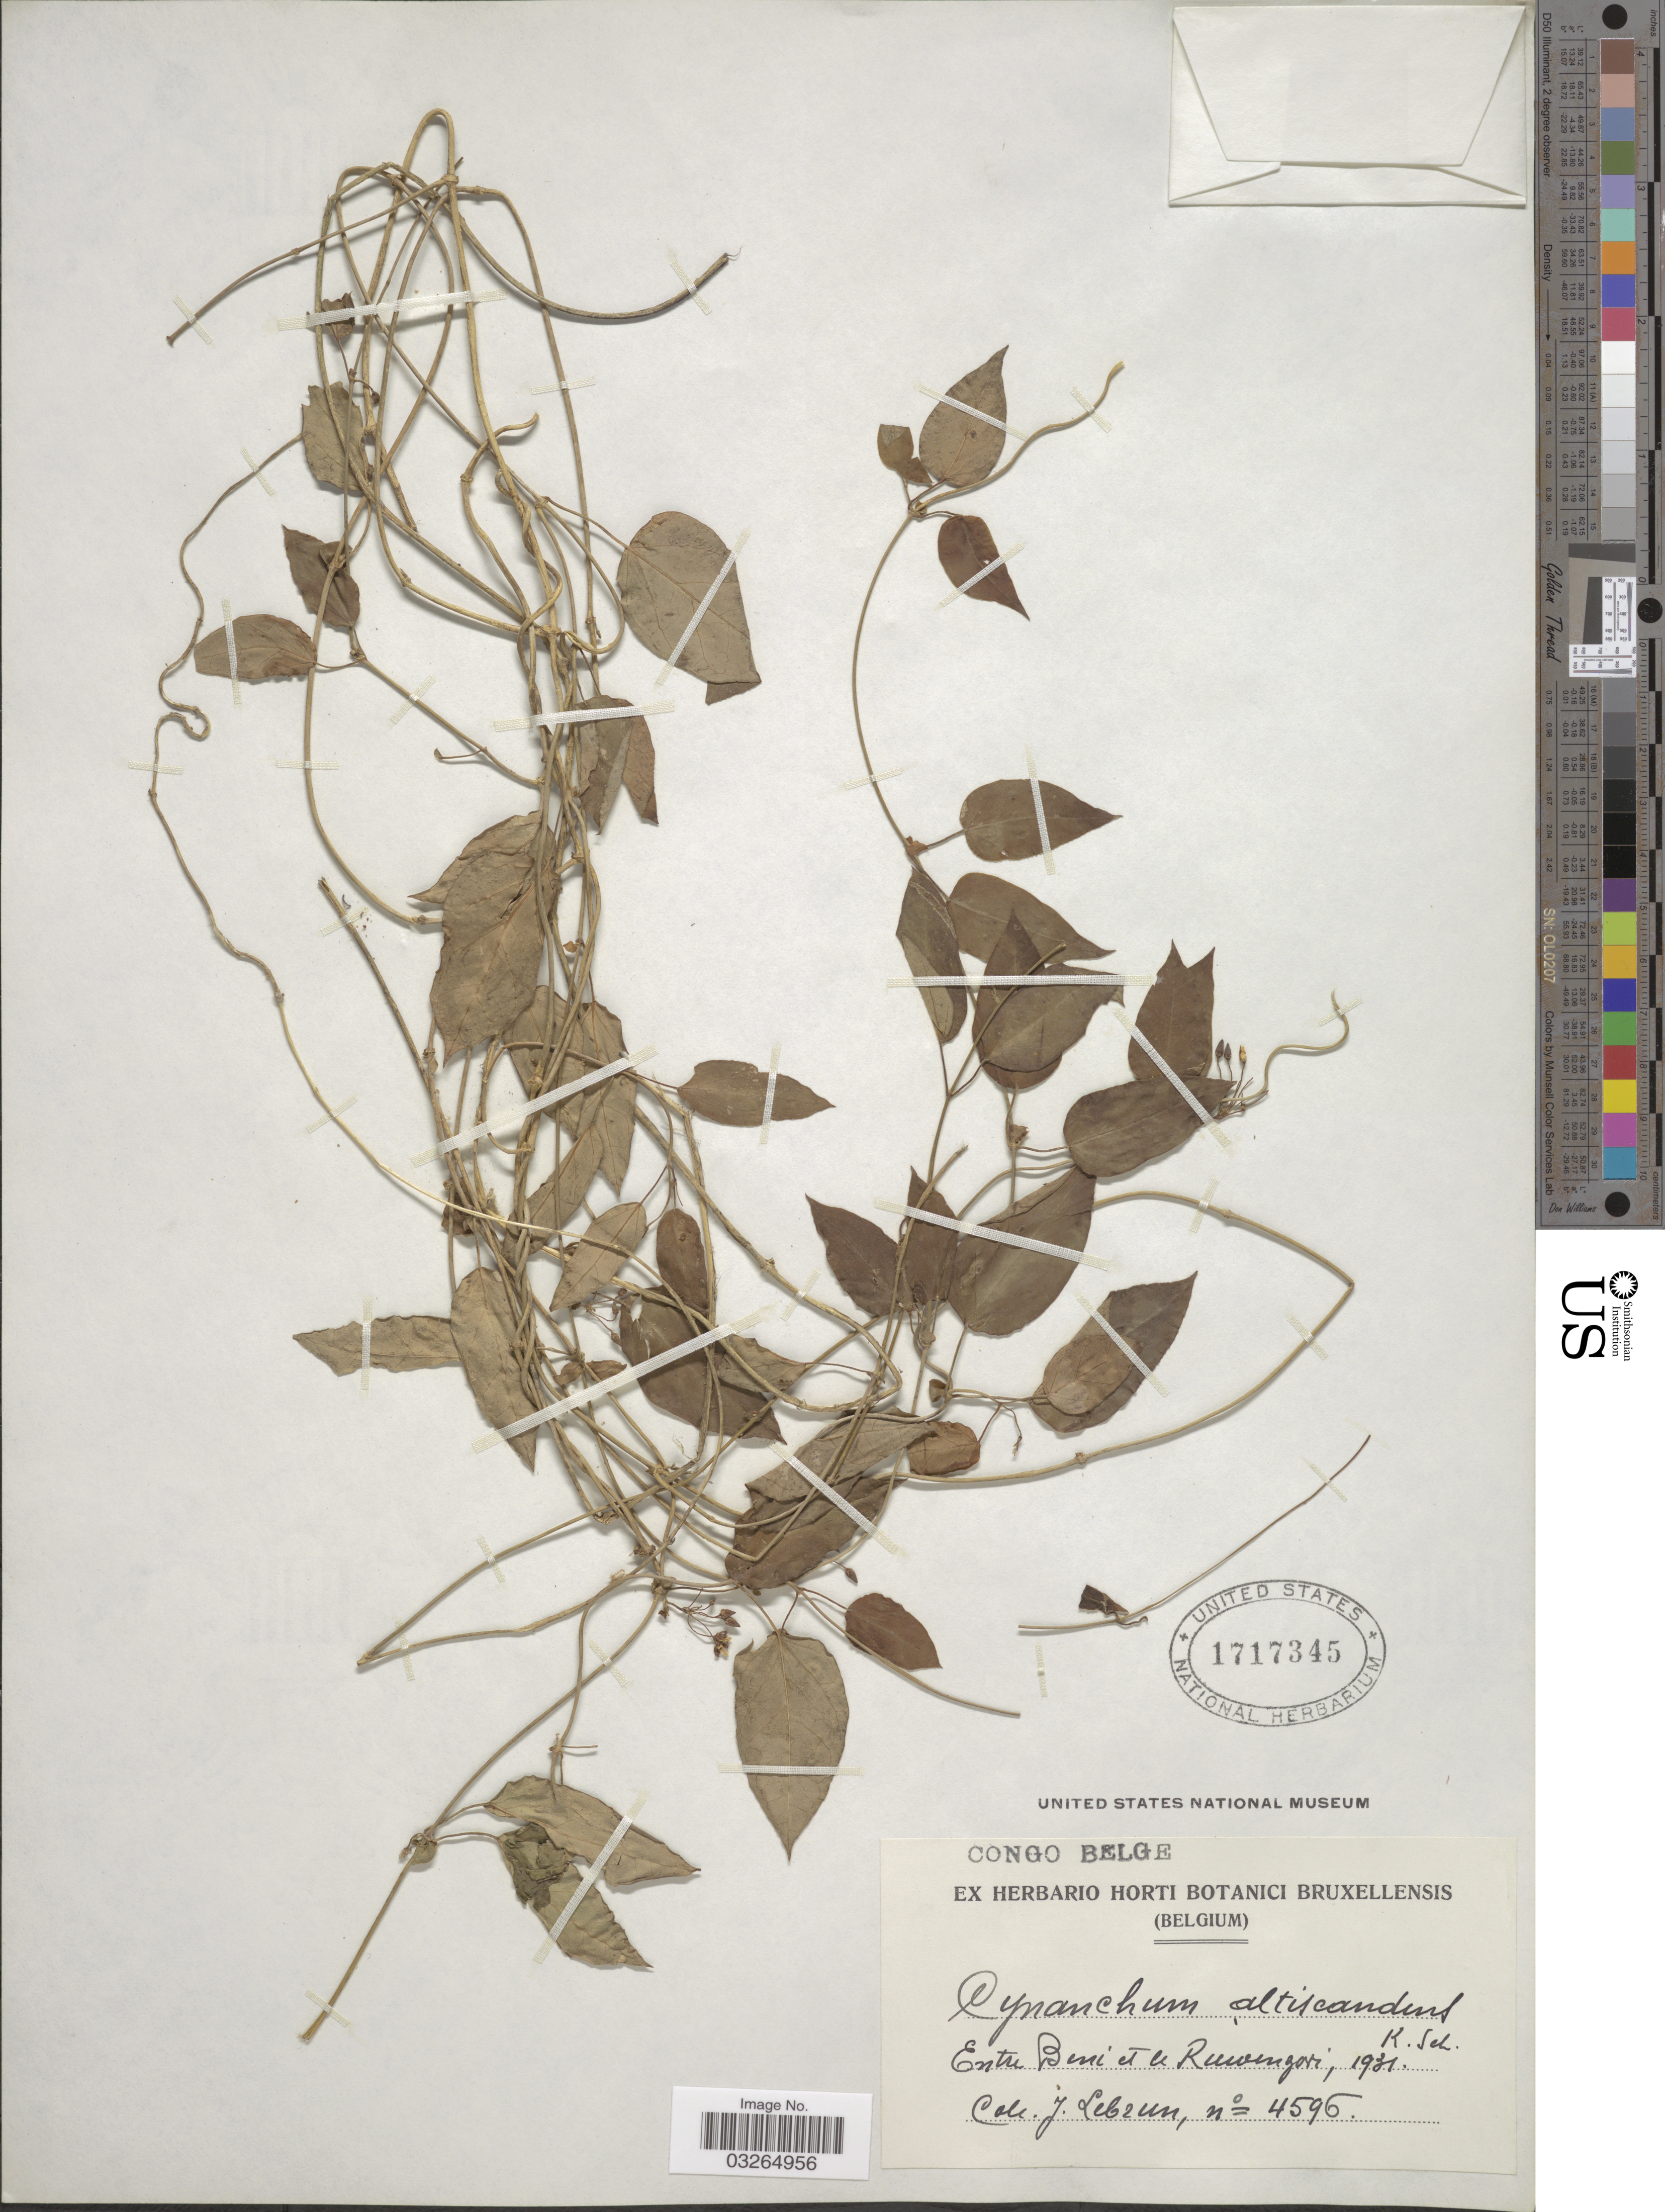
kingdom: Plantae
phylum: Tracheophyta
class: Magnoliopsida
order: Gentianales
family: Apocynaceae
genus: Cynanchum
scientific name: Cynanchum africanum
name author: Hoffmanns.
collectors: J. A. Lebrun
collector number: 4596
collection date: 1931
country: Congo, Democratic Republic of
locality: Congo Belge. Entre Beni et le Ruwenzori.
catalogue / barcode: US 1717345